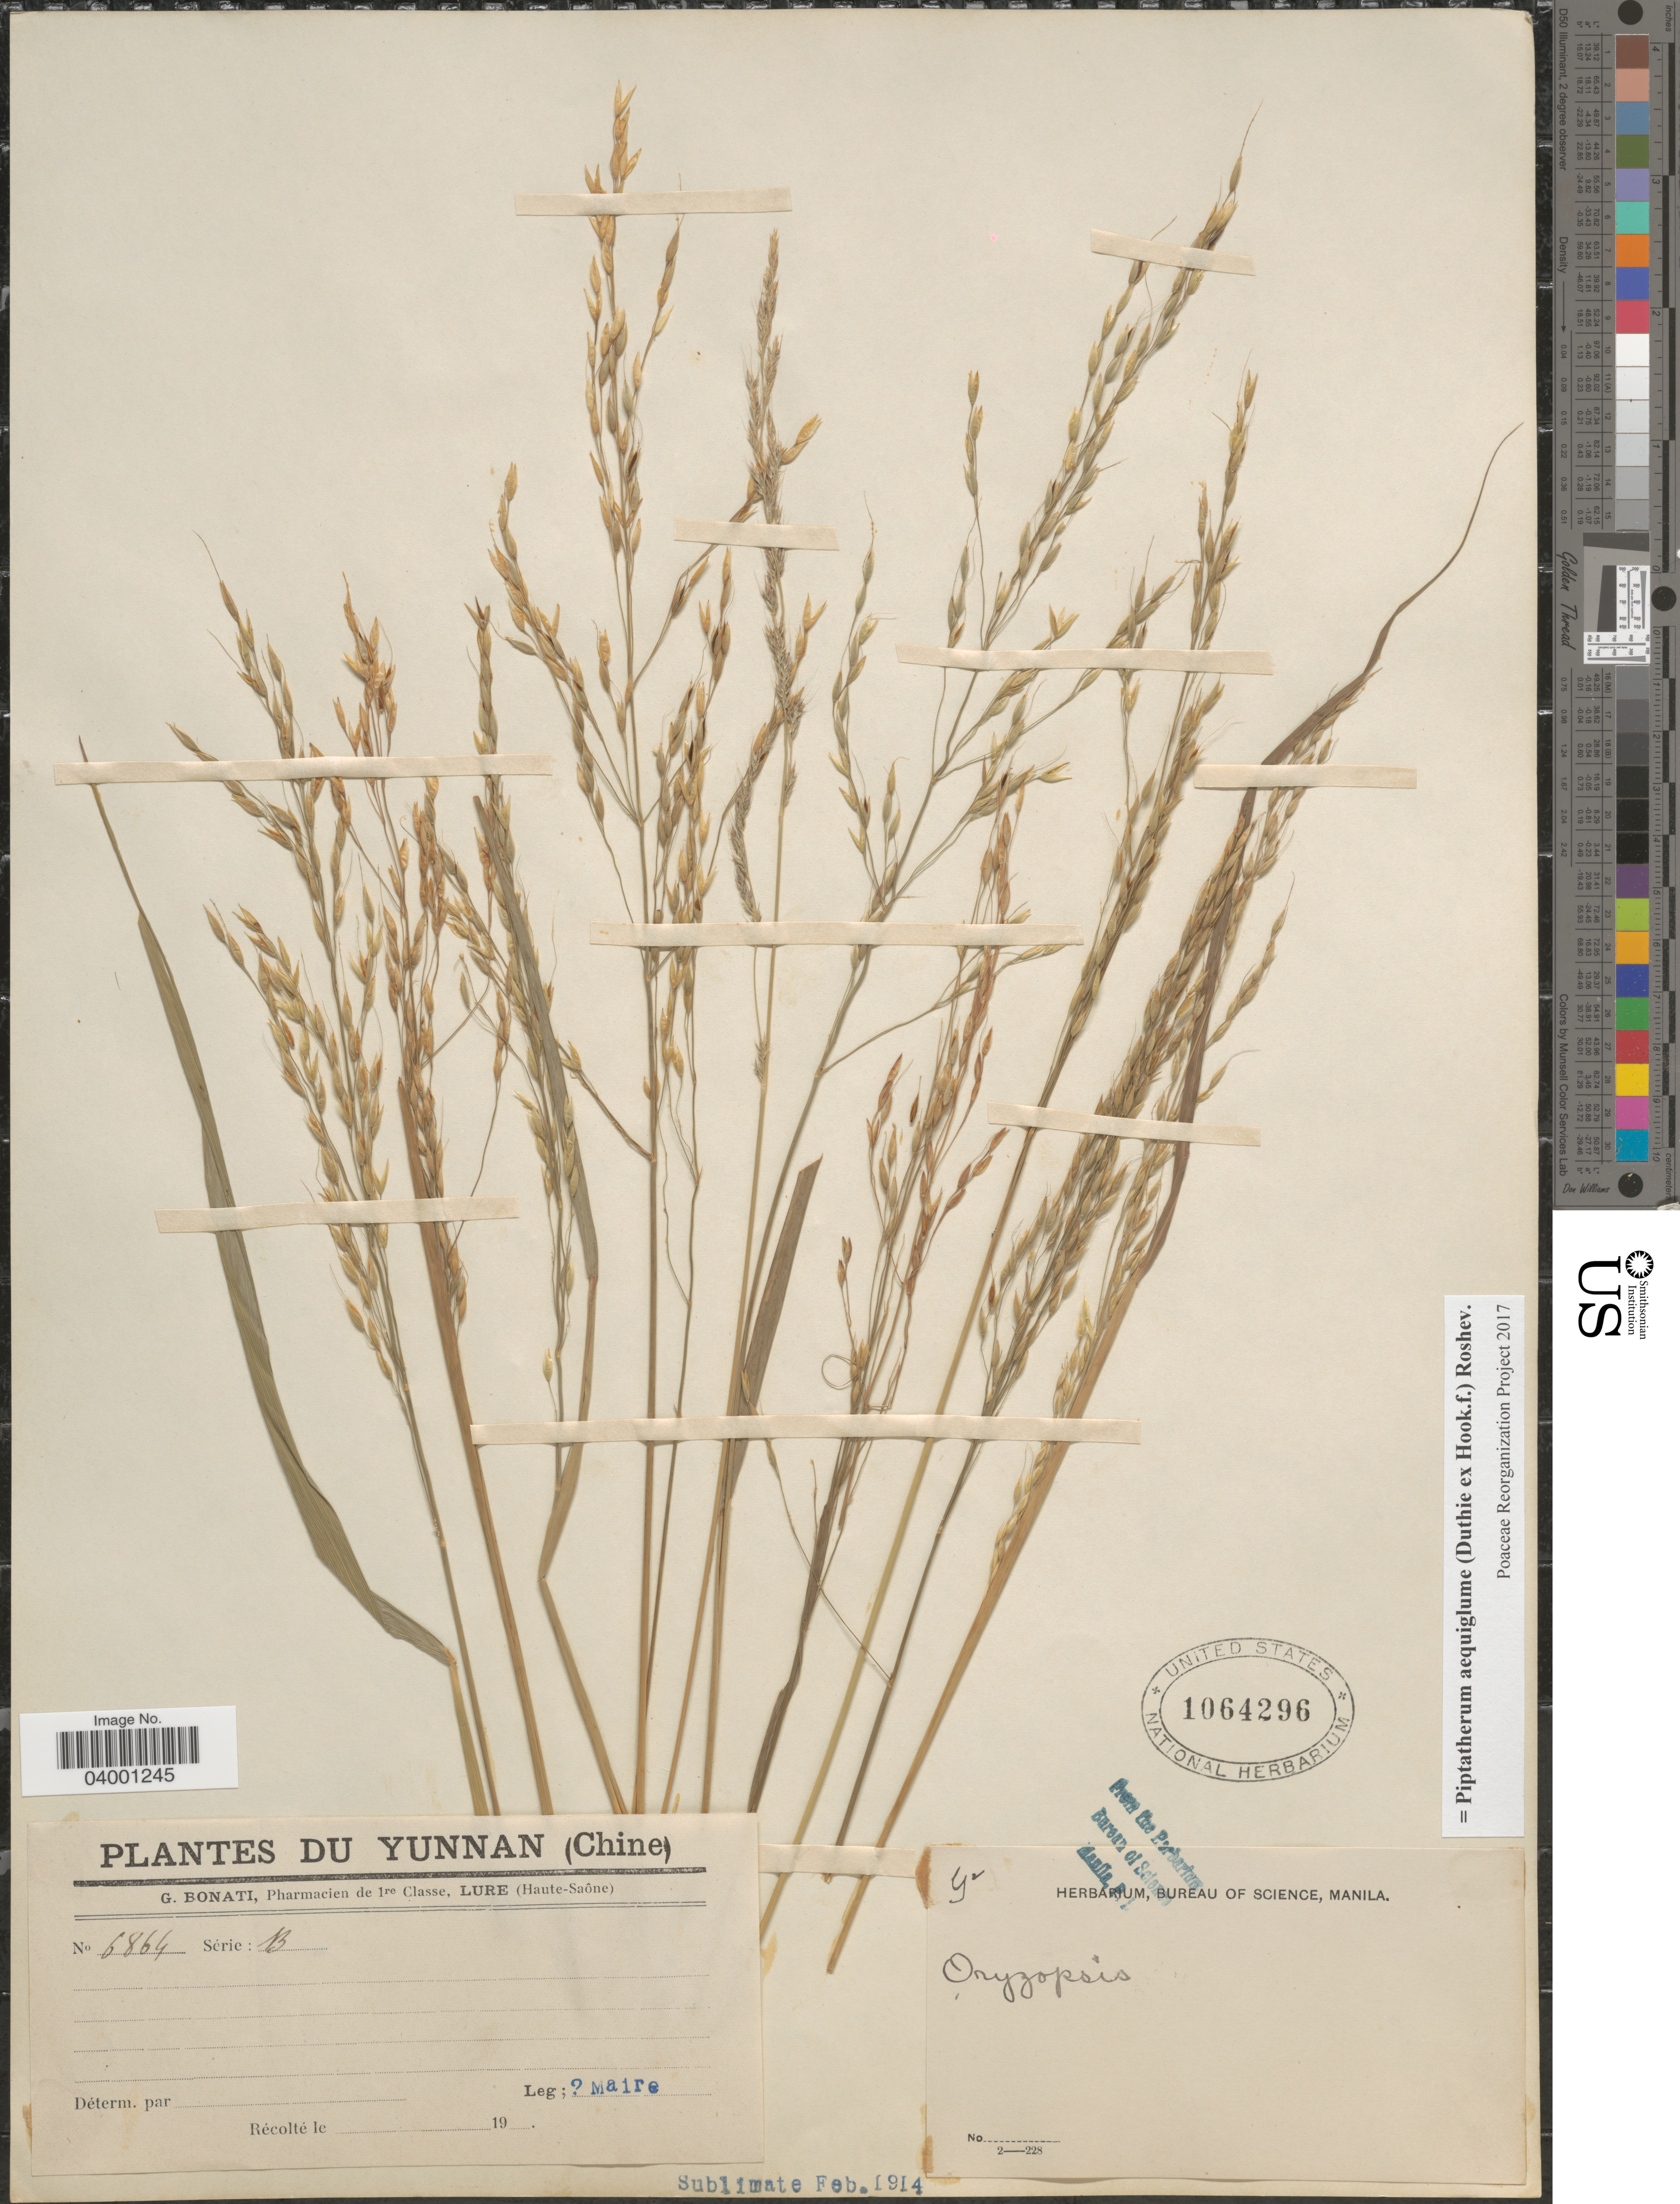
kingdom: Plantae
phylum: Tracheophyta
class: Liliopsida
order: Poales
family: Poaceae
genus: Piptatherum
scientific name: Piptatherum aequiglume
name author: (Duthie ex Hook. f.) Roshev.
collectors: Maire, --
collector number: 6864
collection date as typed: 19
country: China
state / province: Yunnan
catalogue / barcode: US 1064296